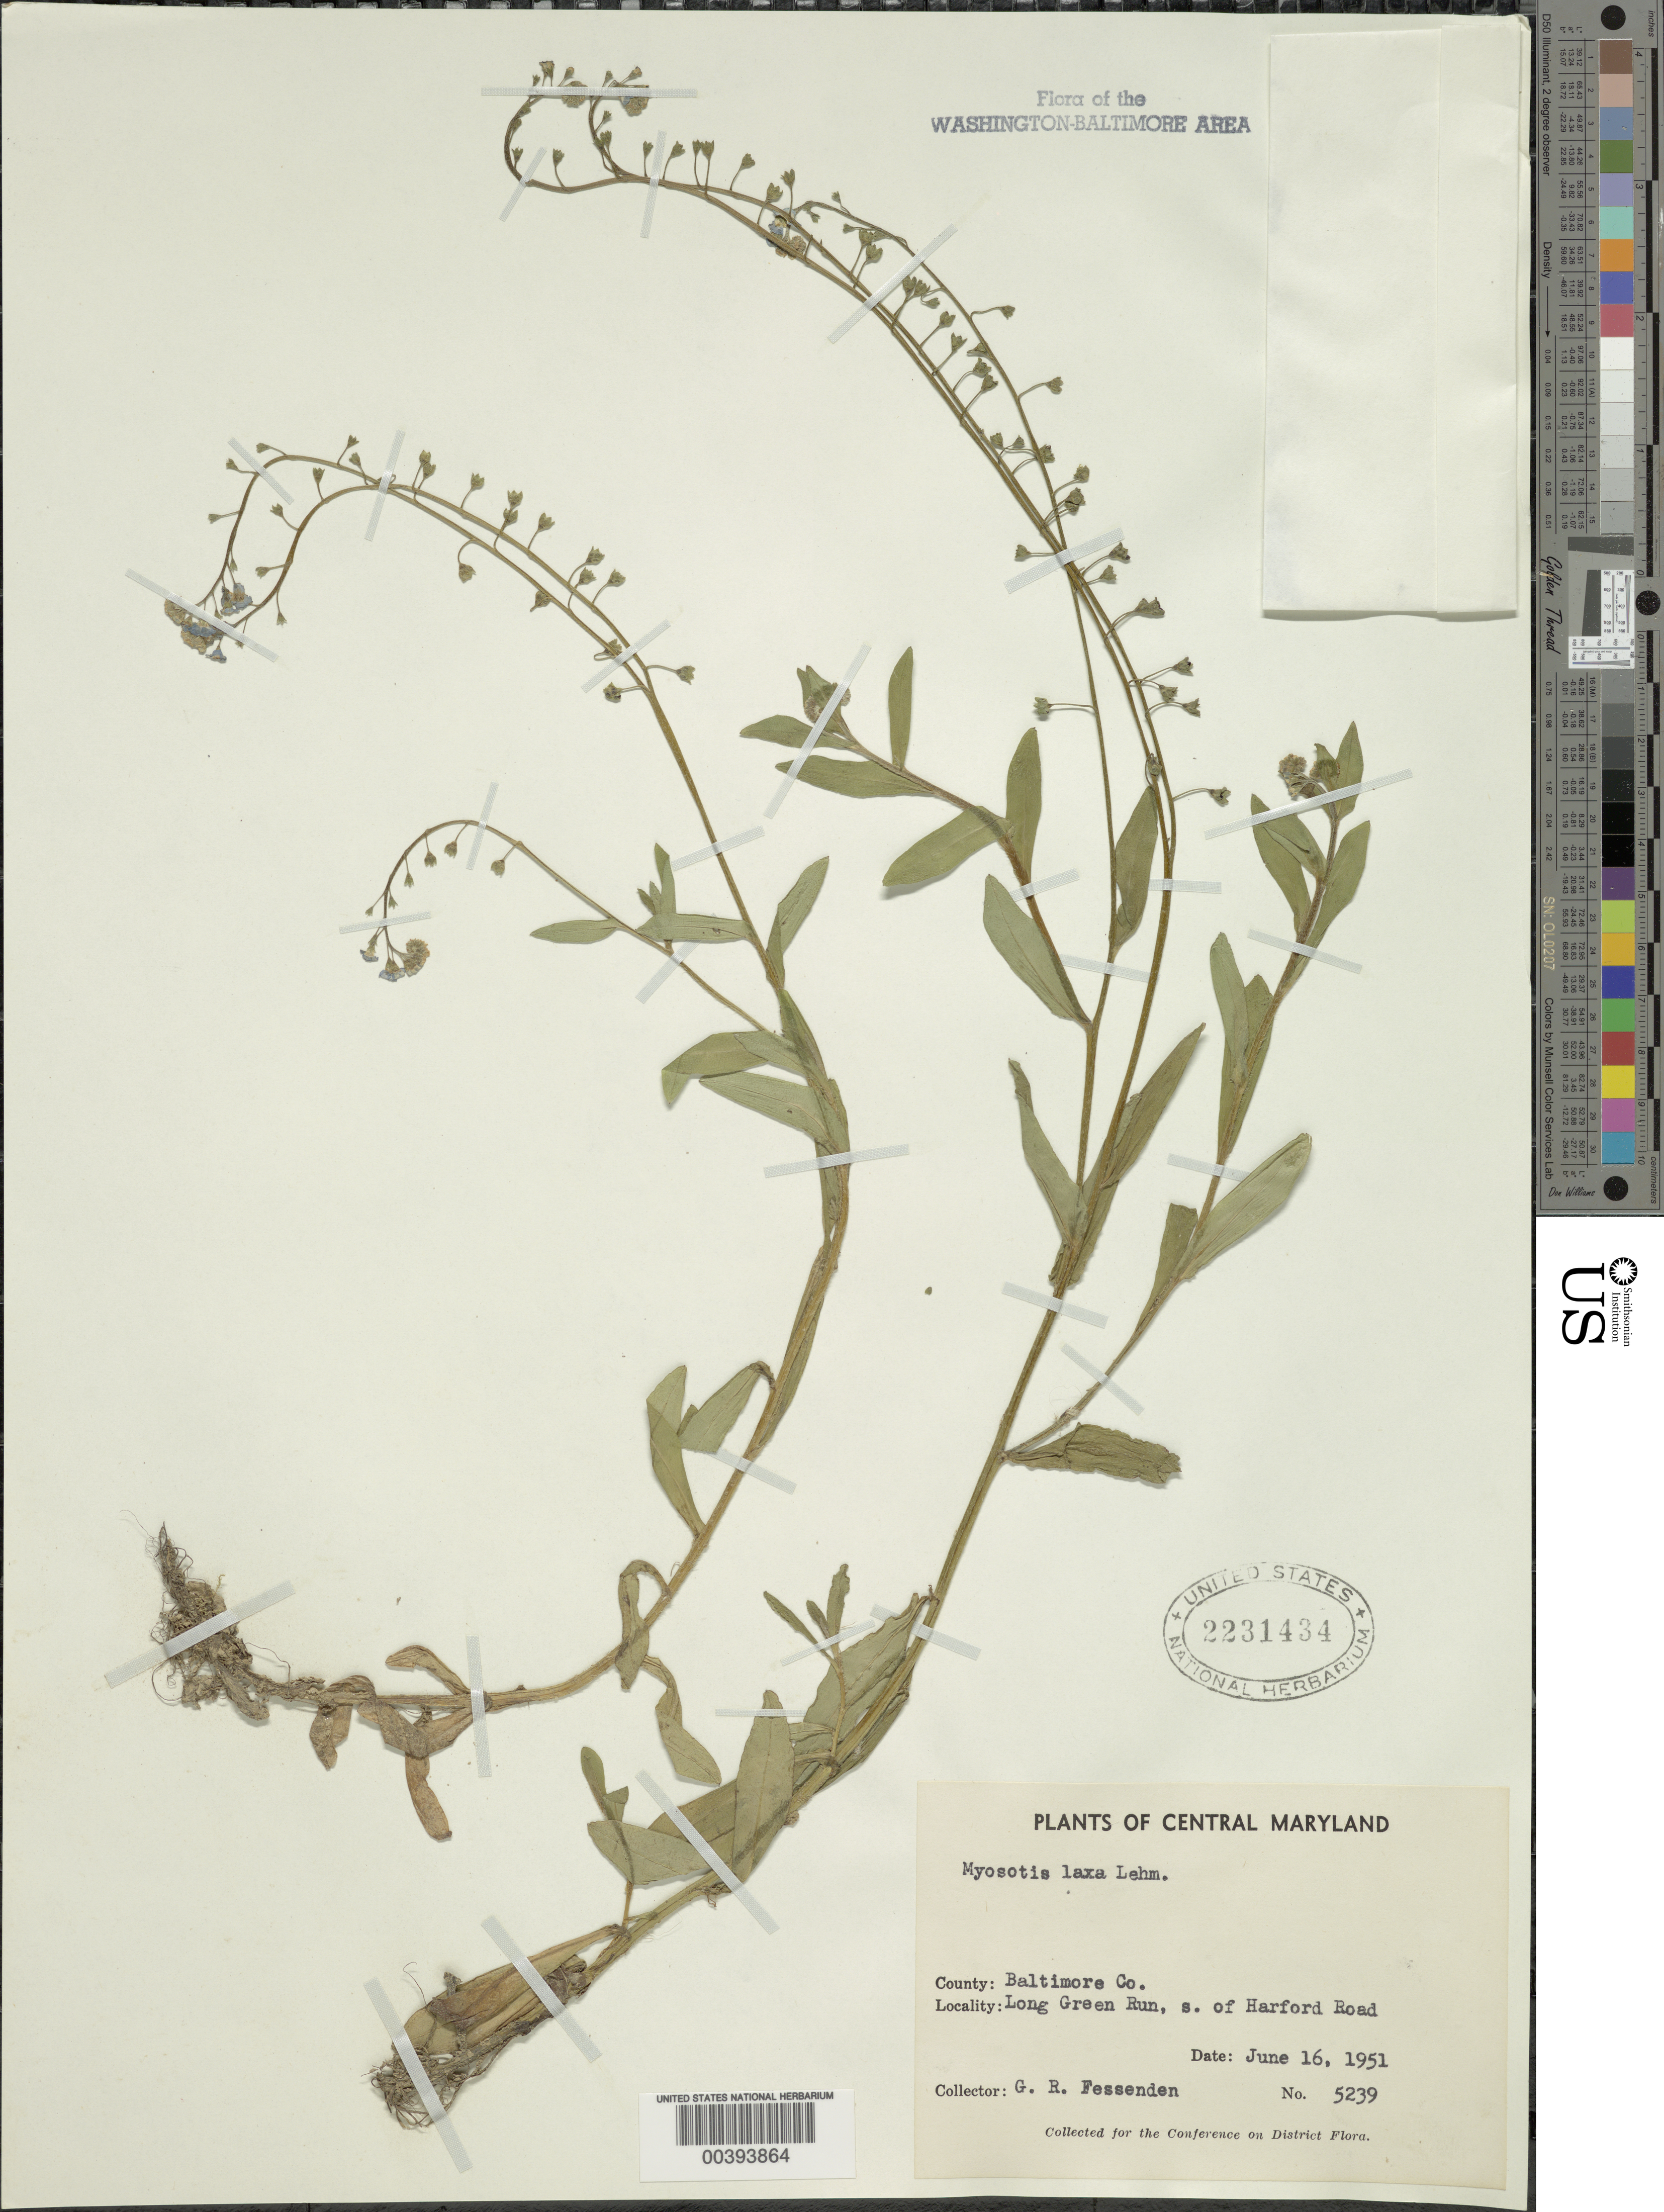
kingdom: Plantae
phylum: Tracheophyta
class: Magnoliopsida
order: Boraginales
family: Boraginaceae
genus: Myosotis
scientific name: Myosotis laxa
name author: F. Lehm.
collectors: G. Fessenden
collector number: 5239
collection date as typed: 16 Jun 1951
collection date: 1951-06-16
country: United States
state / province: Maryland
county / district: Baltimore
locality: Long Green Run, south of Harford Road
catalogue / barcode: US 2231434